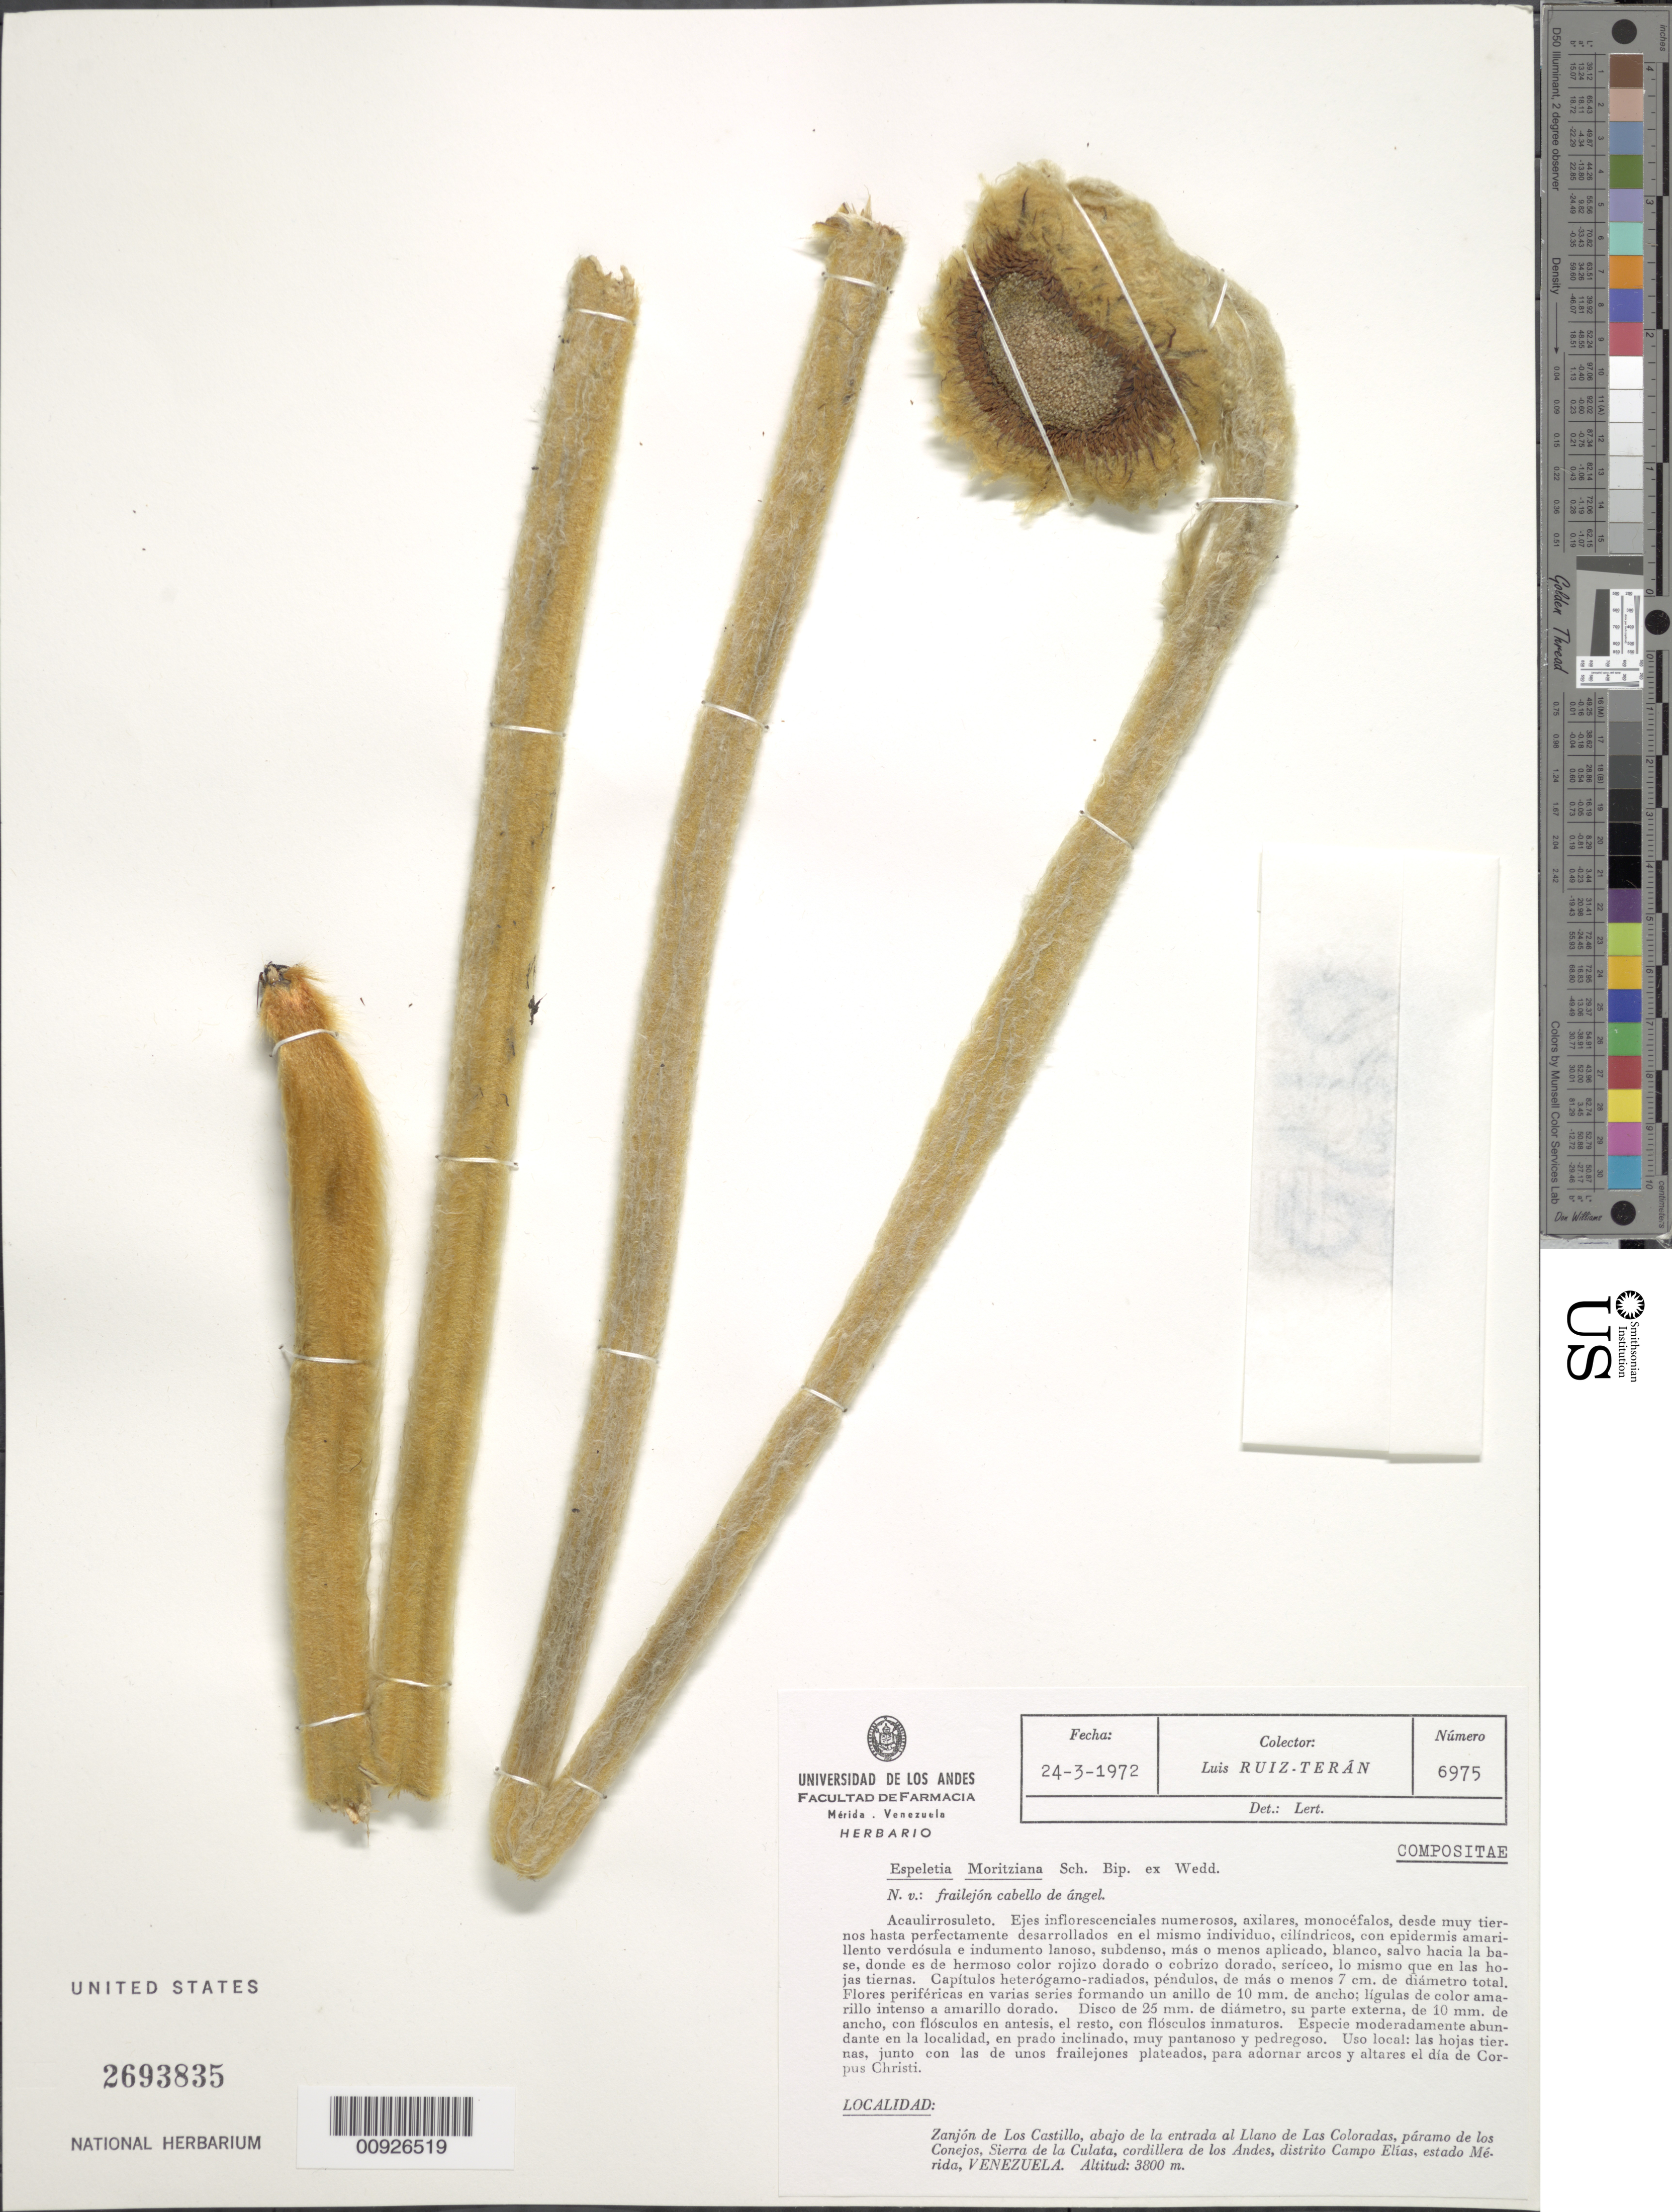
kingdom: Plantae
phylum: Tracheophyta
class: Magnoliopsida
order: Asterales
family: Asteraceae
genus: Coespeletia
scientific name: Coespeletia moritziana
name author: (Sch. Bip. ex Wedd.) Cuatrec.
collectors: L. E. Ruíz-Terán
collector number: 6975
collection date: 1972-03-24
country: Venezuela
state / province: Mérida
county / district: Campo Elías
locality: P. de los Conejos. Zanjón de Los Castillos, debajo de la entrada al Llano de Las Coloradas.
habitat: Especie moderadamente abundante en la localidad, en prado inclinado, muy pantanoso y pedregoso.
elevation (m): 3800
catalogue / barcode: US 2693835